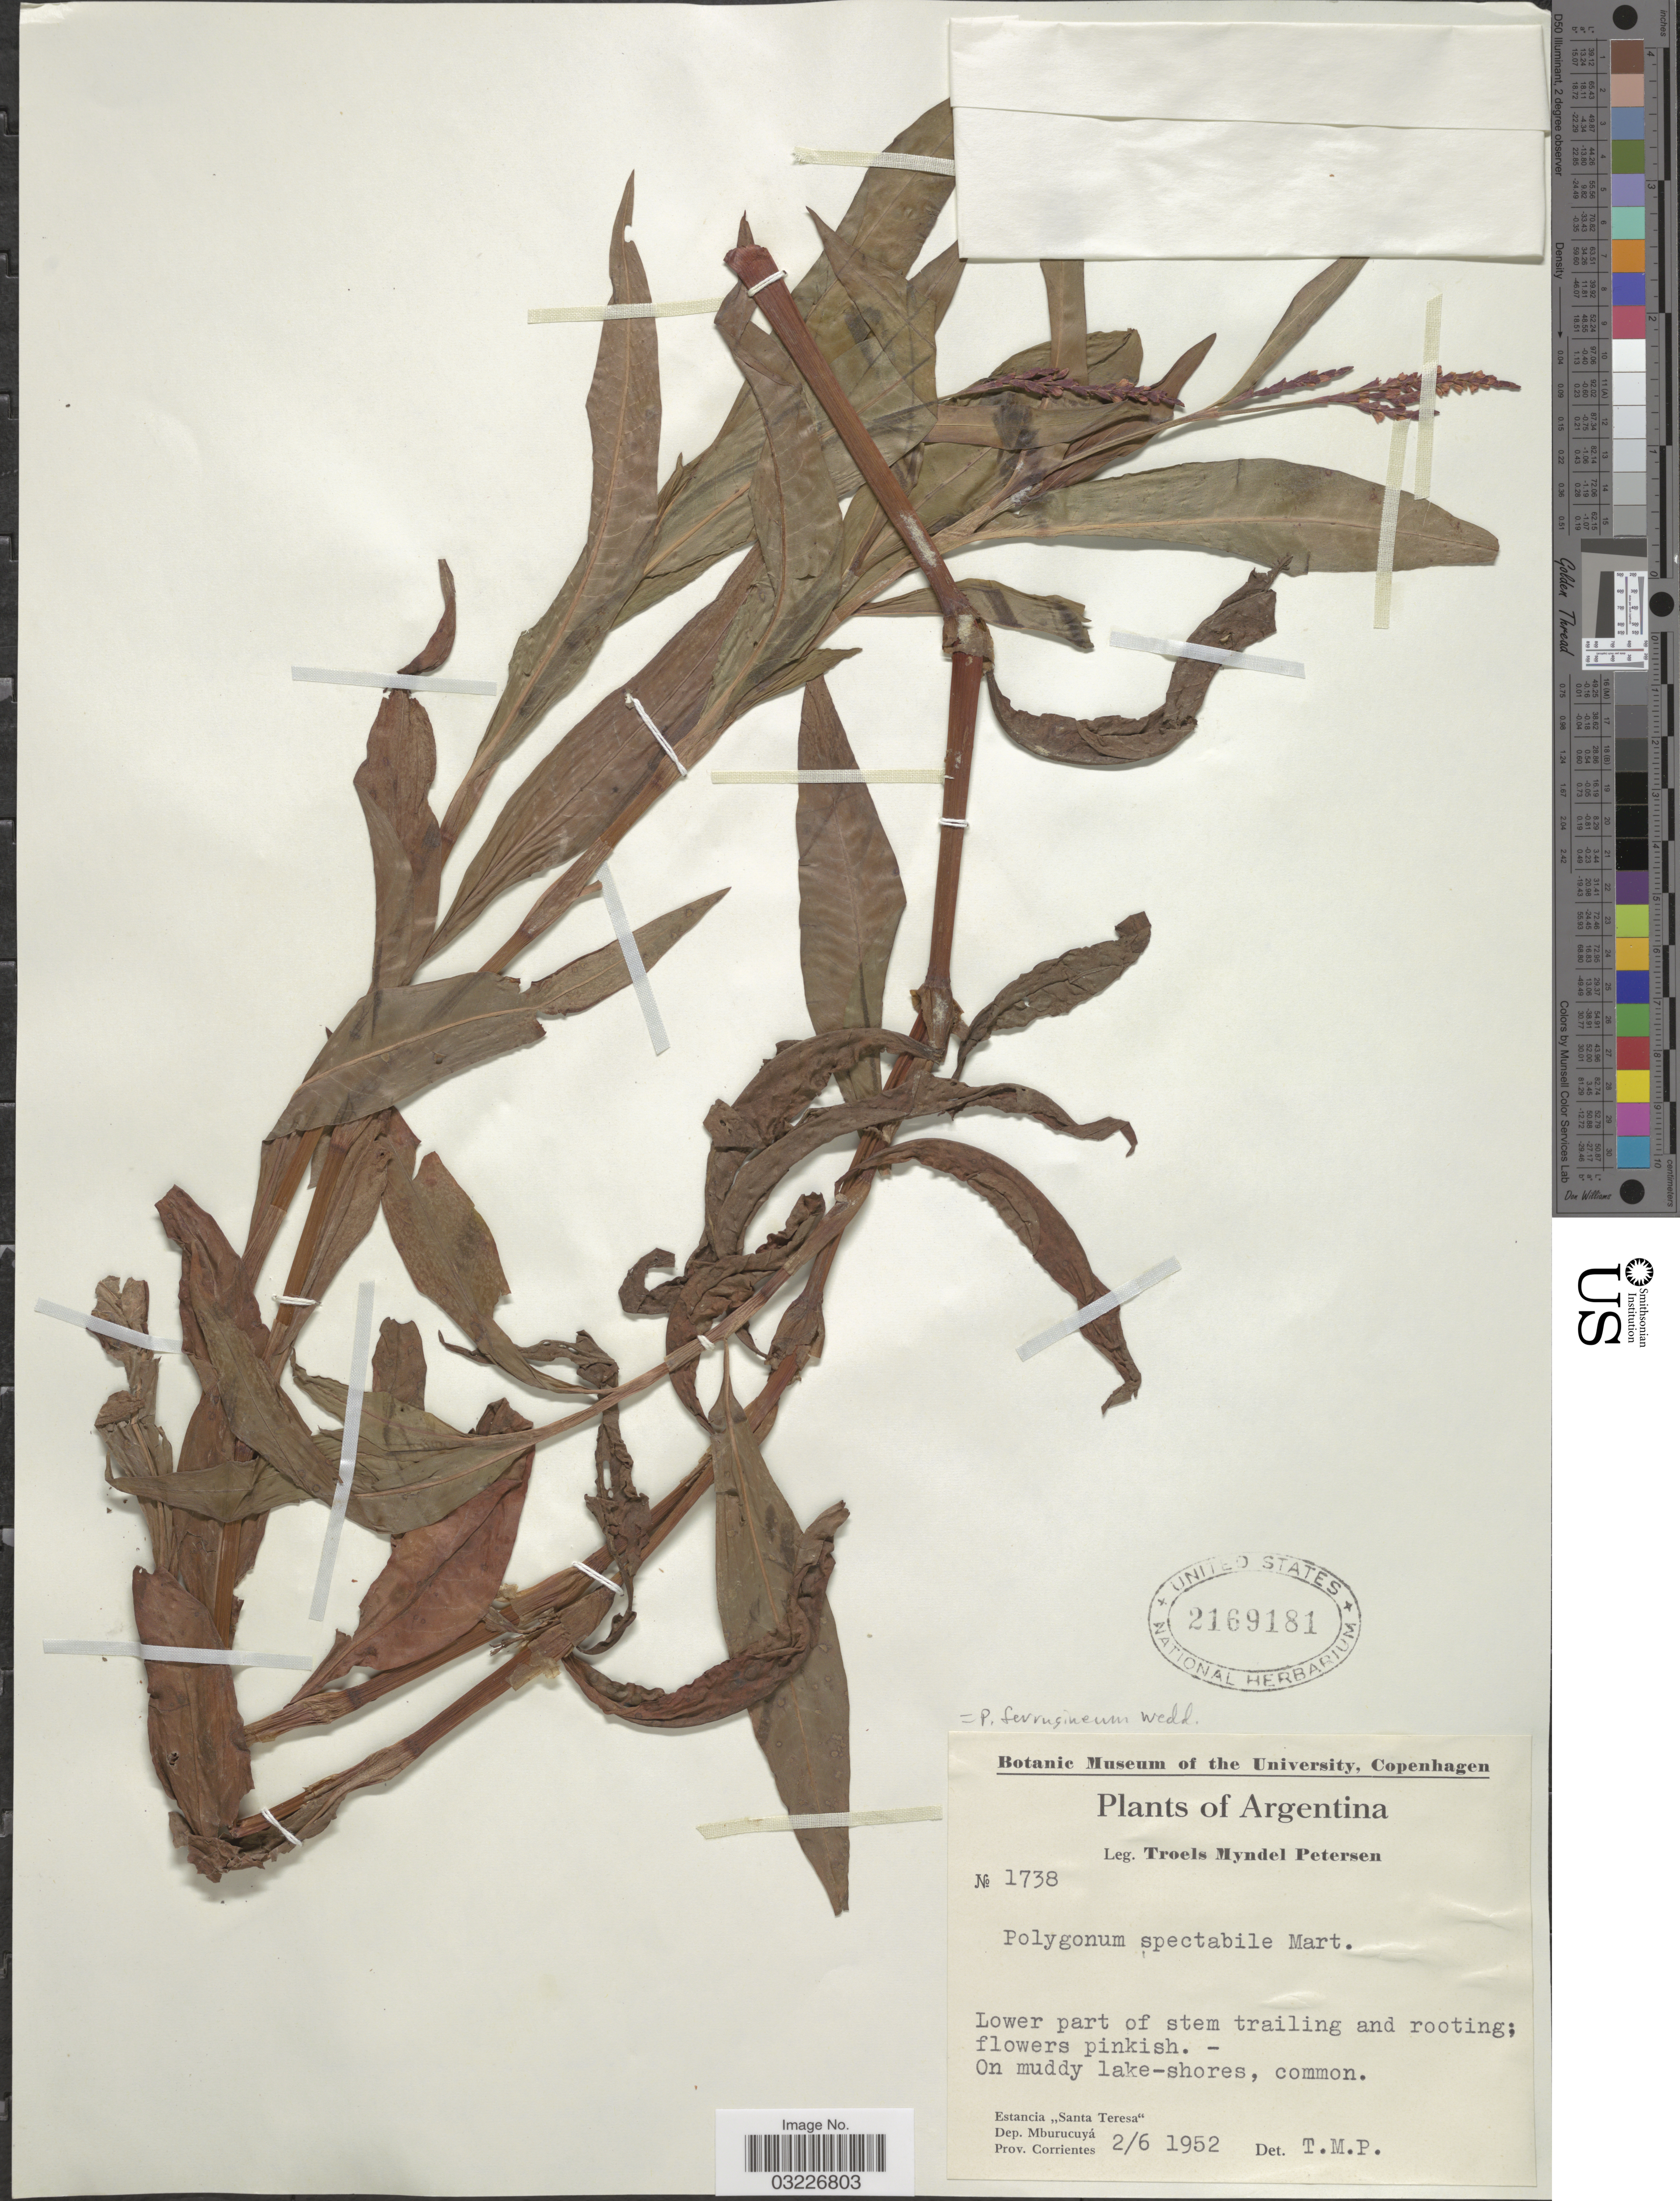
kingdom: Plantae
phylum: Tracheophyta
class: Magnoliopsida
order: Caryophyllales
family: Polygonaceae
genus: Polygonum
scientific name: Polygonum ferrugineum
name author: Wedd.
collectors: T. M. Petersen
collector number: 1738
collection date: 1952-06-02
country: Argentina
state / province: Corrientes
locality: Estancia "Santa Teresa", Dep. Mburucuyá.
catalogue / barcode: US 2169181